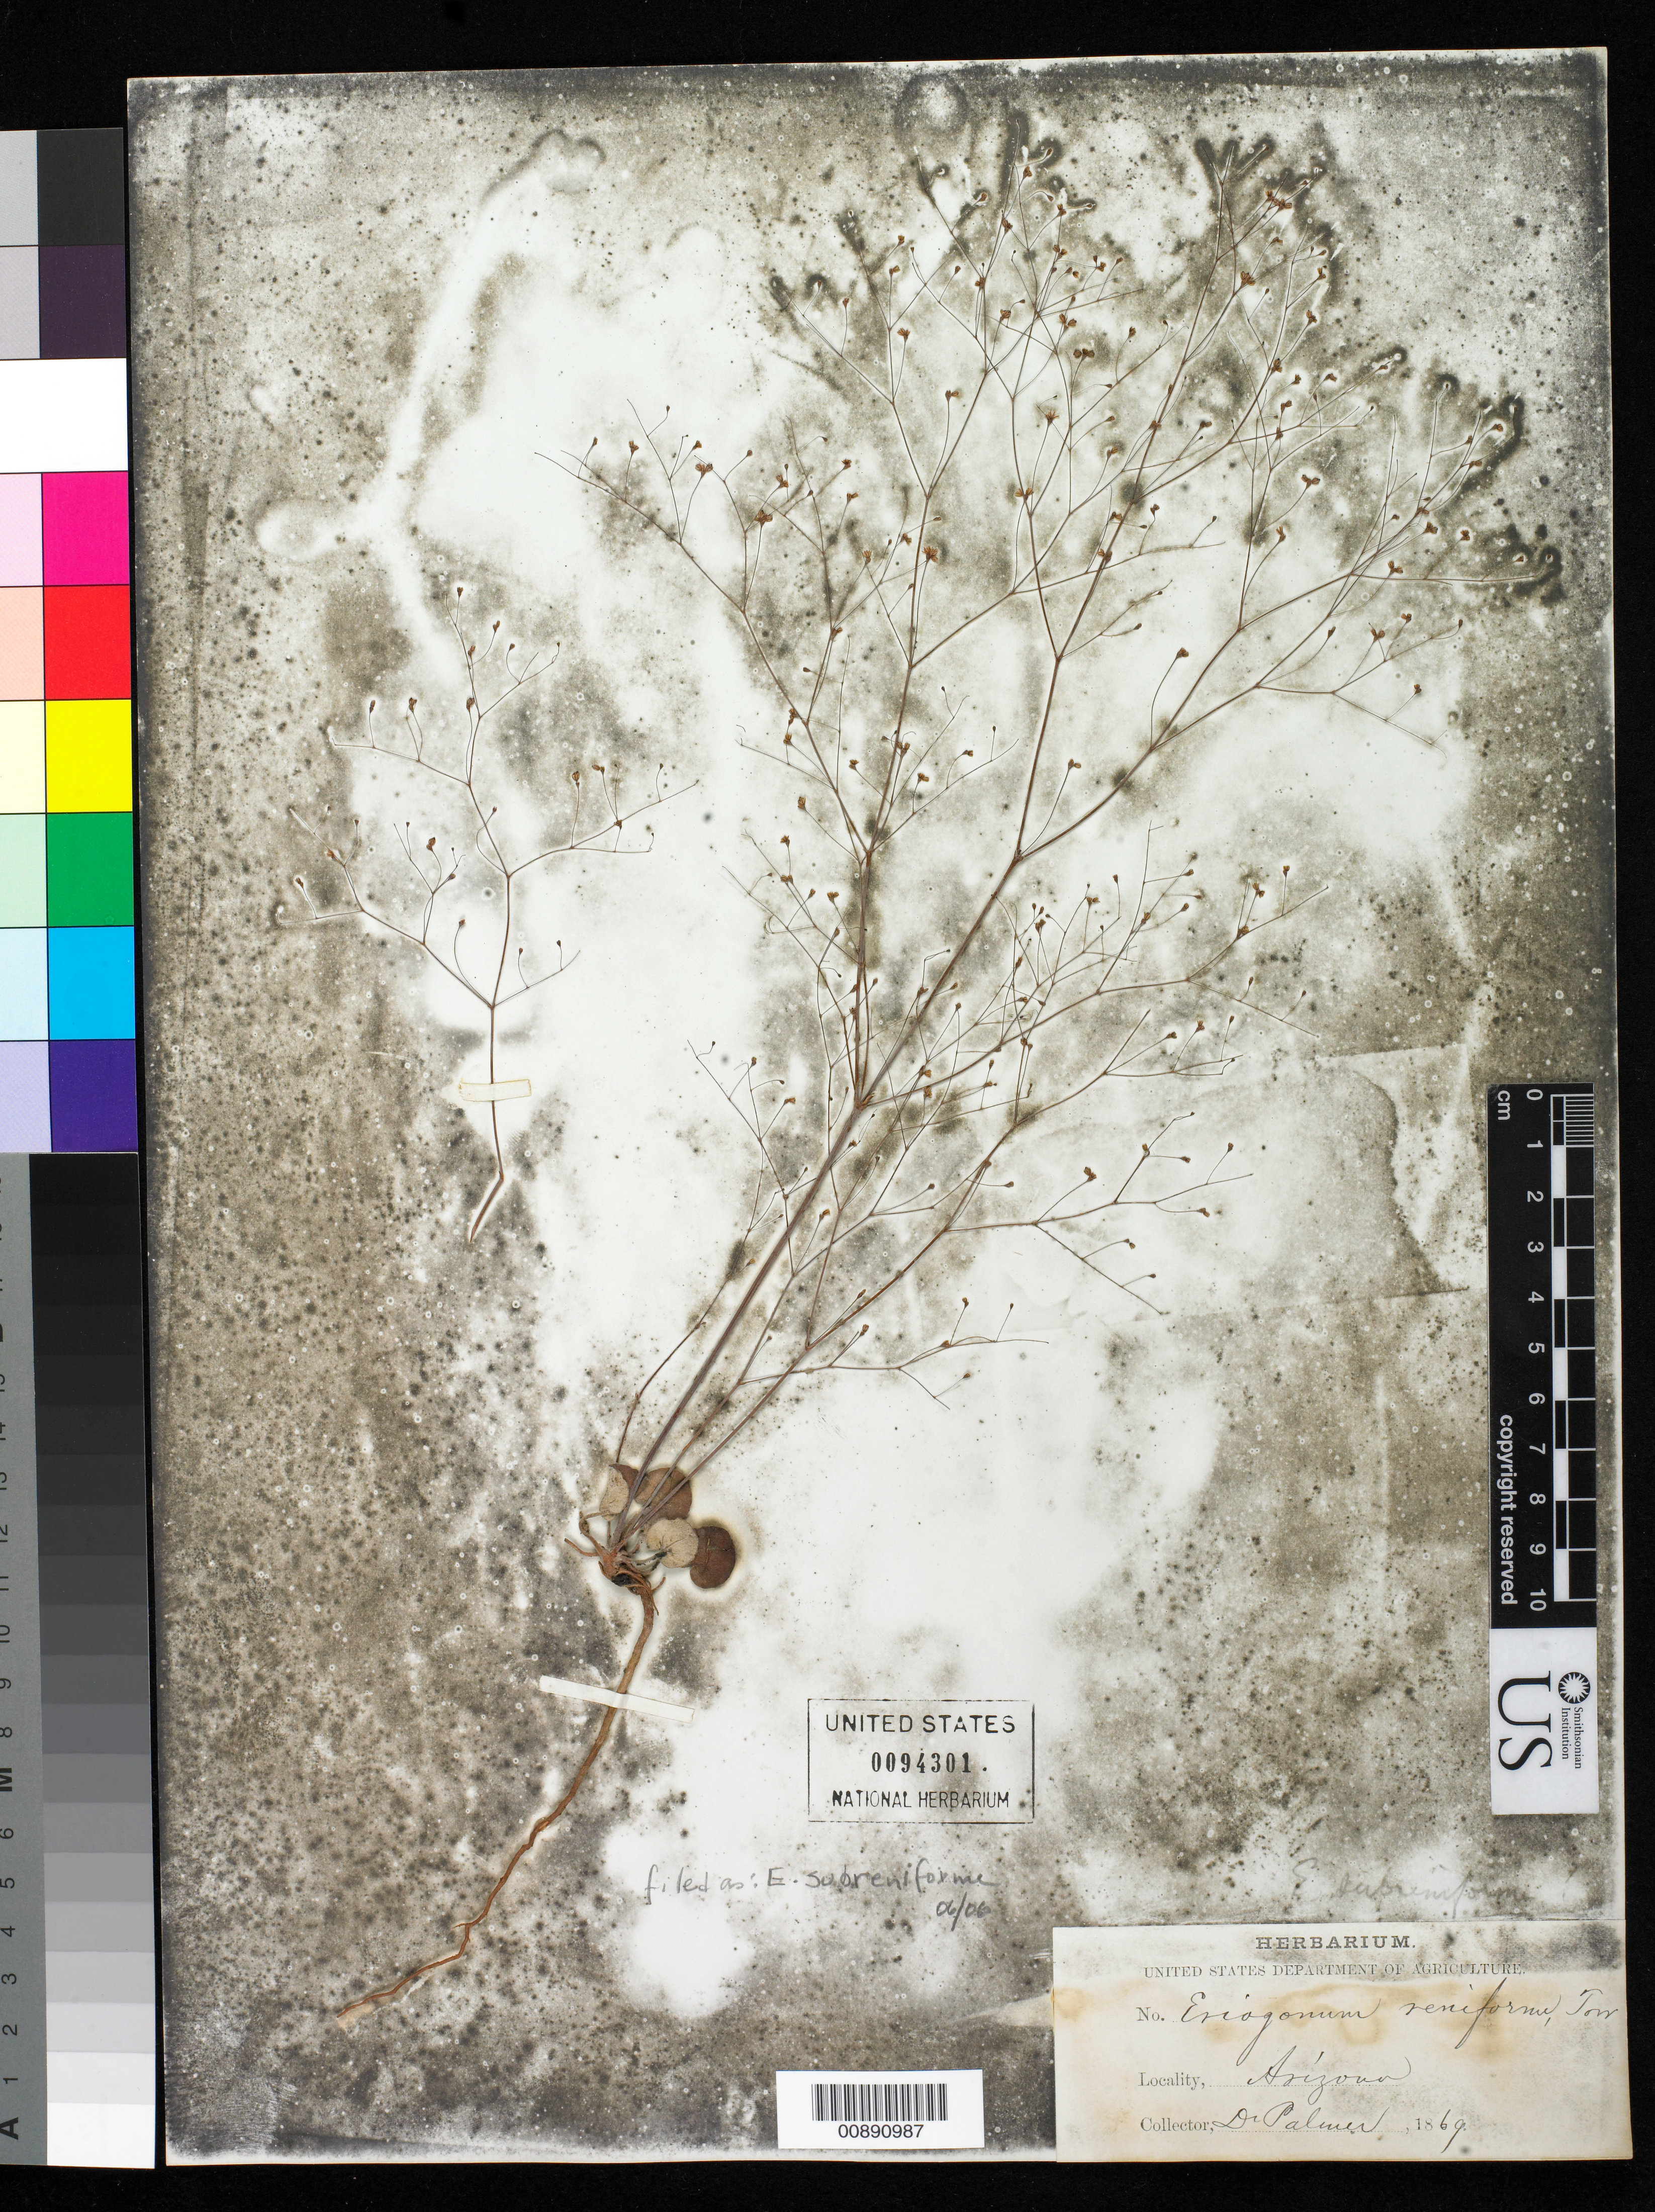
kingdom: Plantae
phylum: Tracheophyta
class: Magnoliopsida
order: Caryophyllales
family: Polygonaceae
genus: Eriogonum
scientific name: Eriogonum subreniforme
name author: S. Watson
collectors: E. Palmer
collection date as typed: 1869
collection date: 1869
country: United States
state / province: Arizona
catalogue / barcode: US 94301